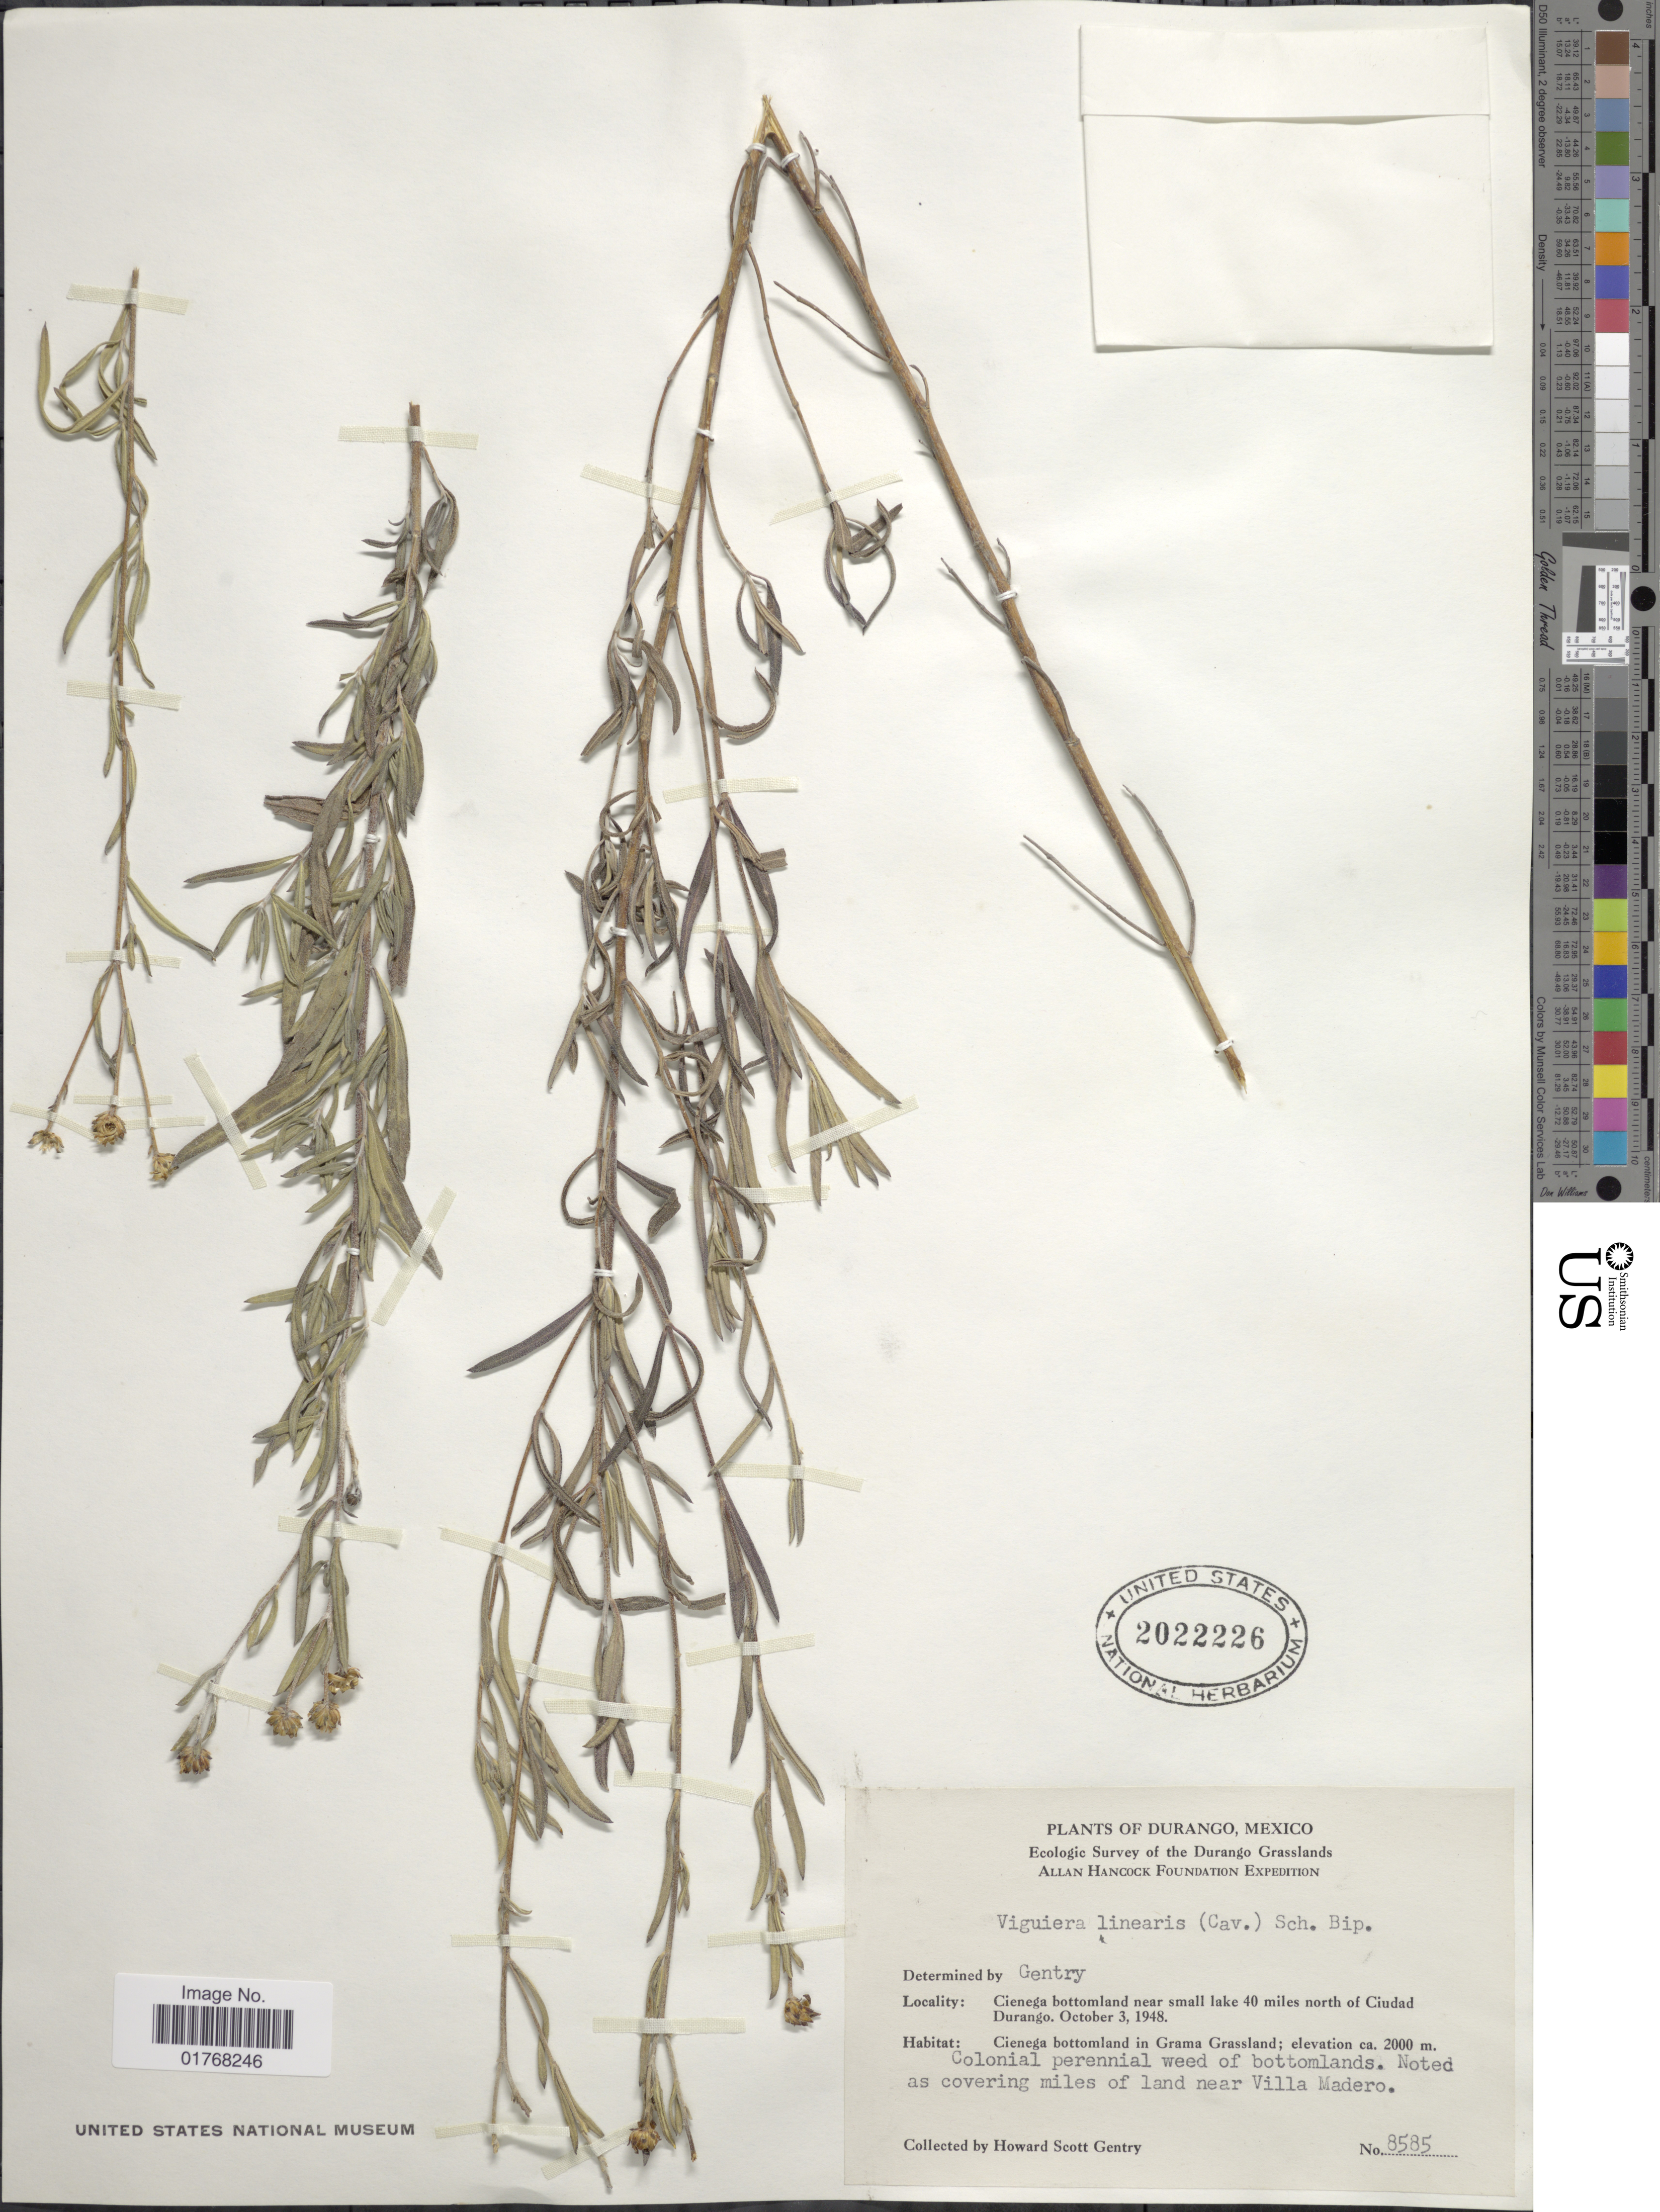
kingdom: Plantae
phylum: Tracheophyta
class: Magnoliopsida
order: Asterales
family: Asteraceae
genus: Viguiera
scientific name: Viguiera linearis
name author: (Cav.) Sch. Bip.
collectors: H. S. Gentry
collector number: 8585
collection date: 1948-10-03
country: Mexico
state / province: Durango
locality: Cienega bottomland near Small lake 40 miles north of Ciudad, Cienega botomland in Grama Grassland.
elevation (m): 2000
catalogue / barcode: US 2022226